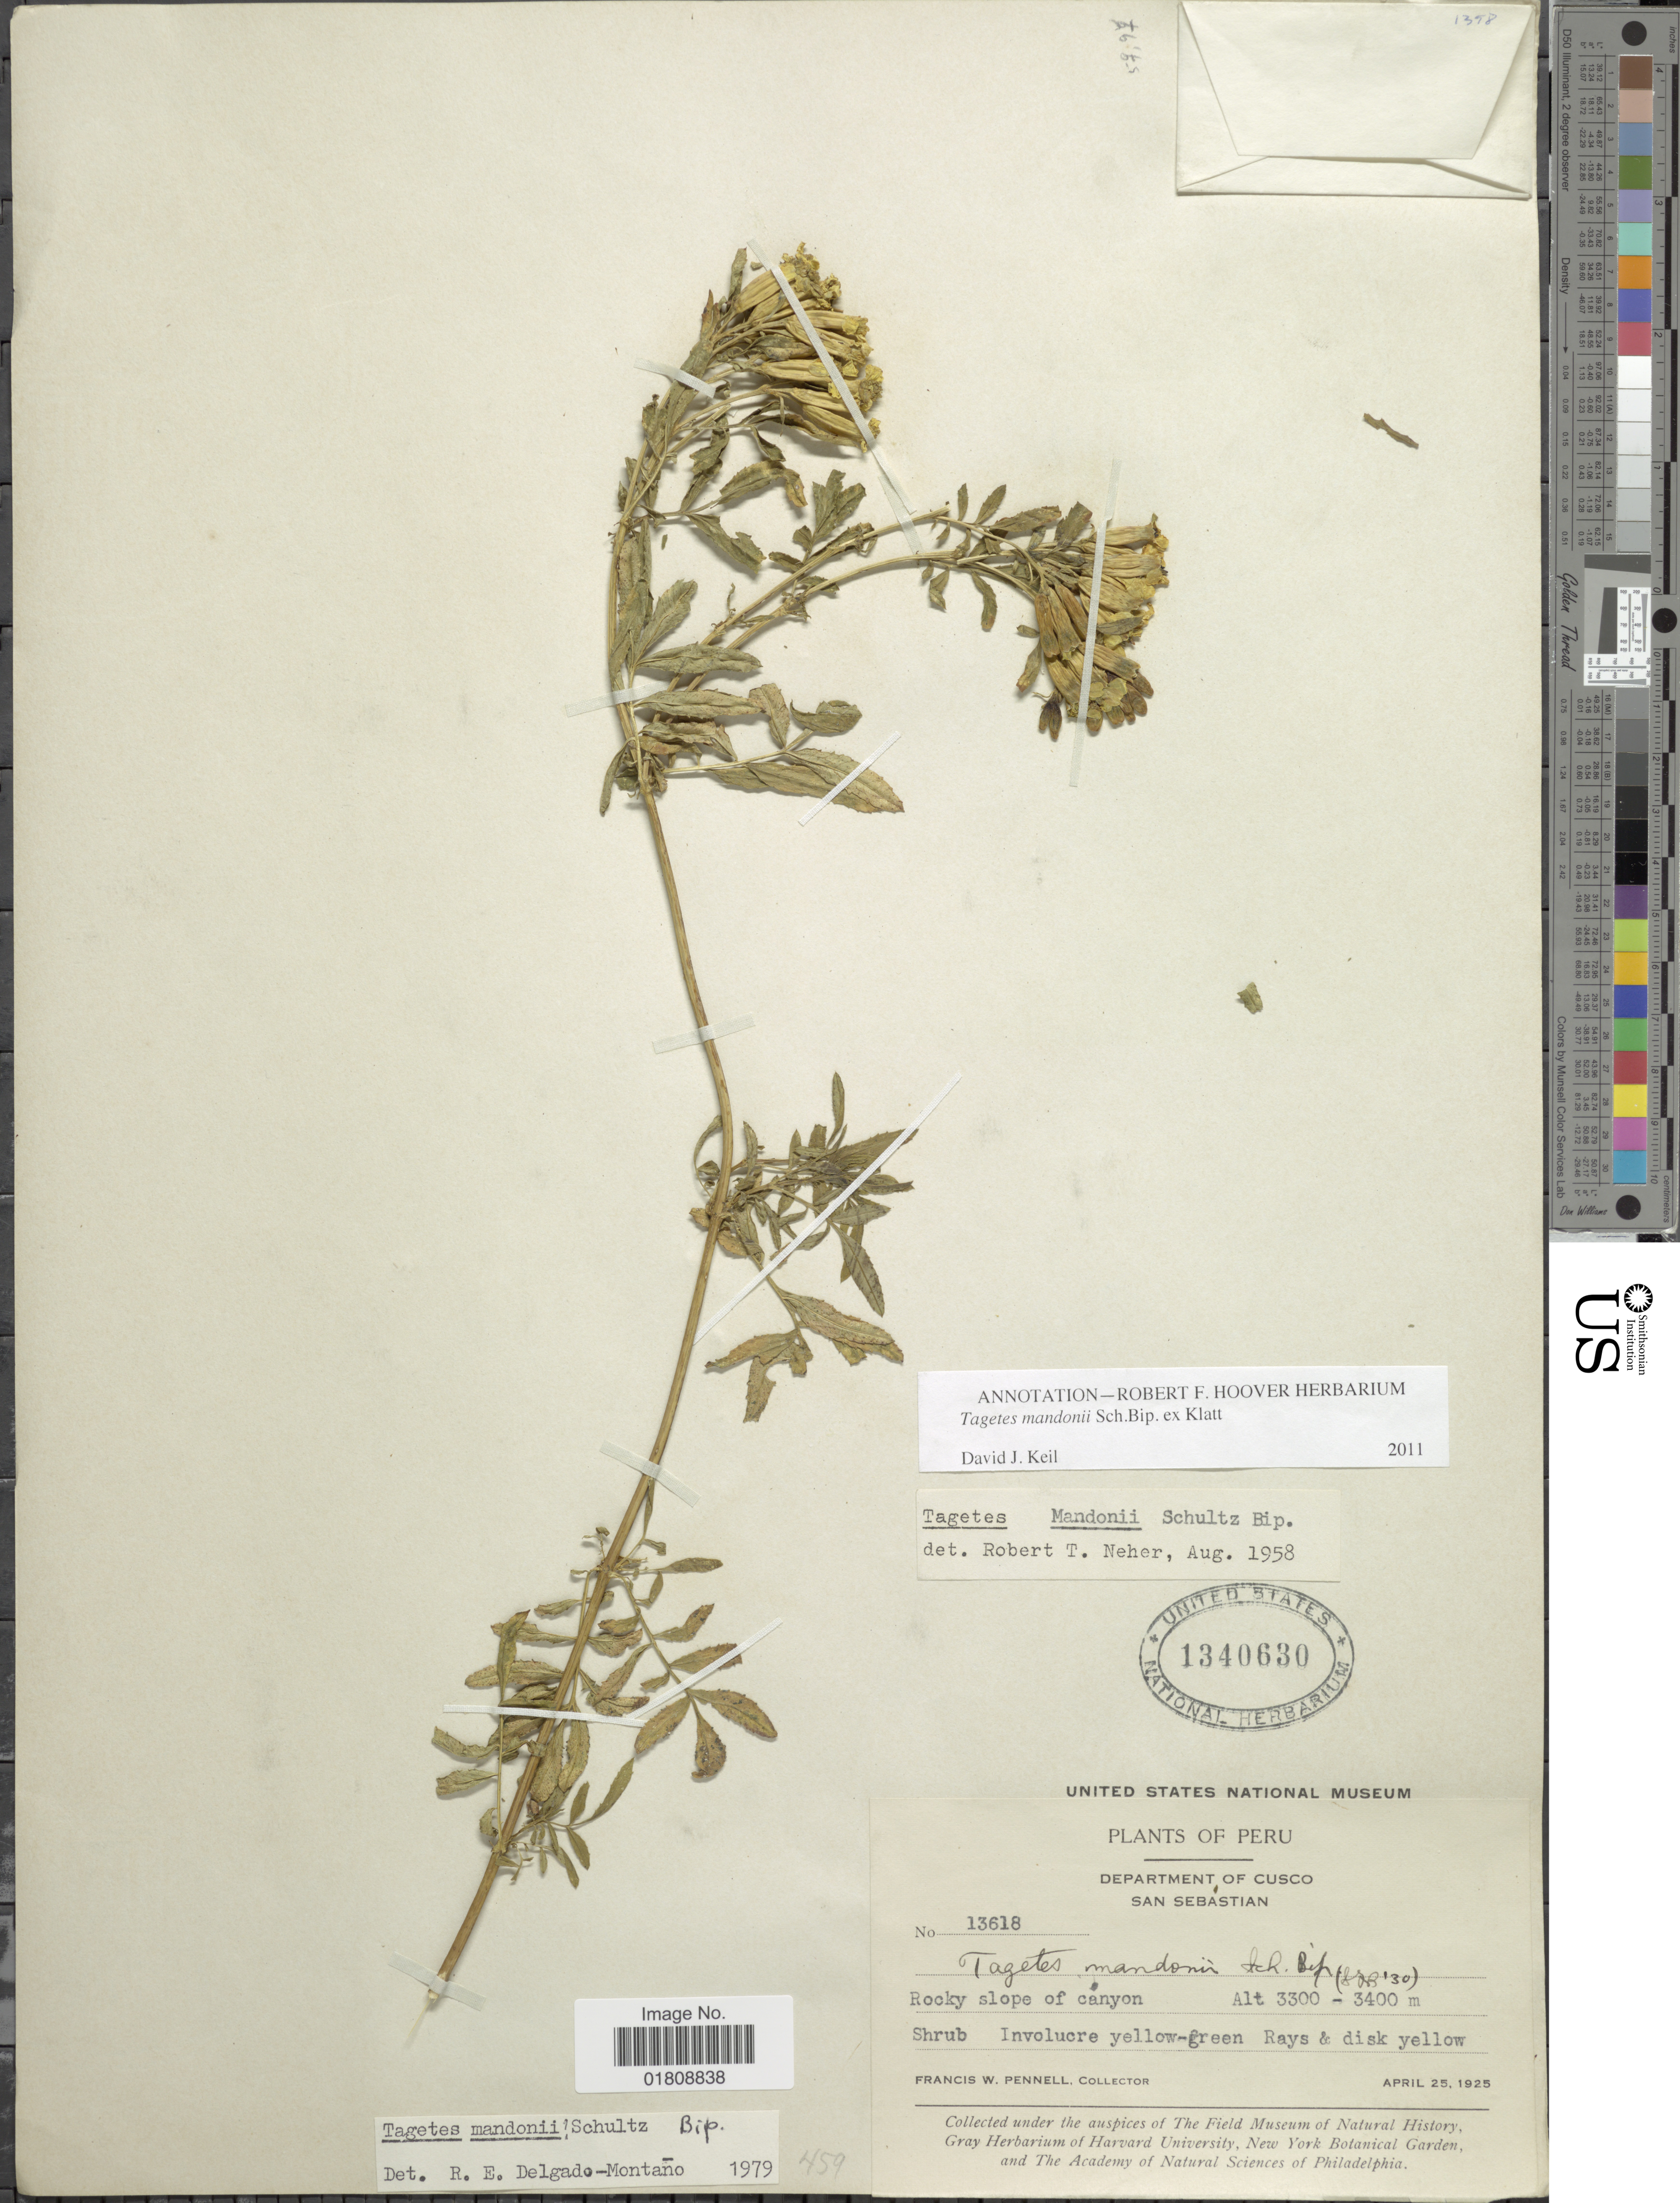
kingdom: Plantae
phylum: Tracheophyta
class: Magnoliopsida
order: Asterales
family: Asteraceae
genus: Tagetes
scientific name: Tagetes mandonii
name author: Sch. Bip. ex Klatt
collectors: F. W. Pennell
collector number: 13618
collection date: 1925-04-25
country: Peru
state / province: Cusco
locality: San Sebastian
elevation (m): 3300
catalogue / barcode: US 1340630